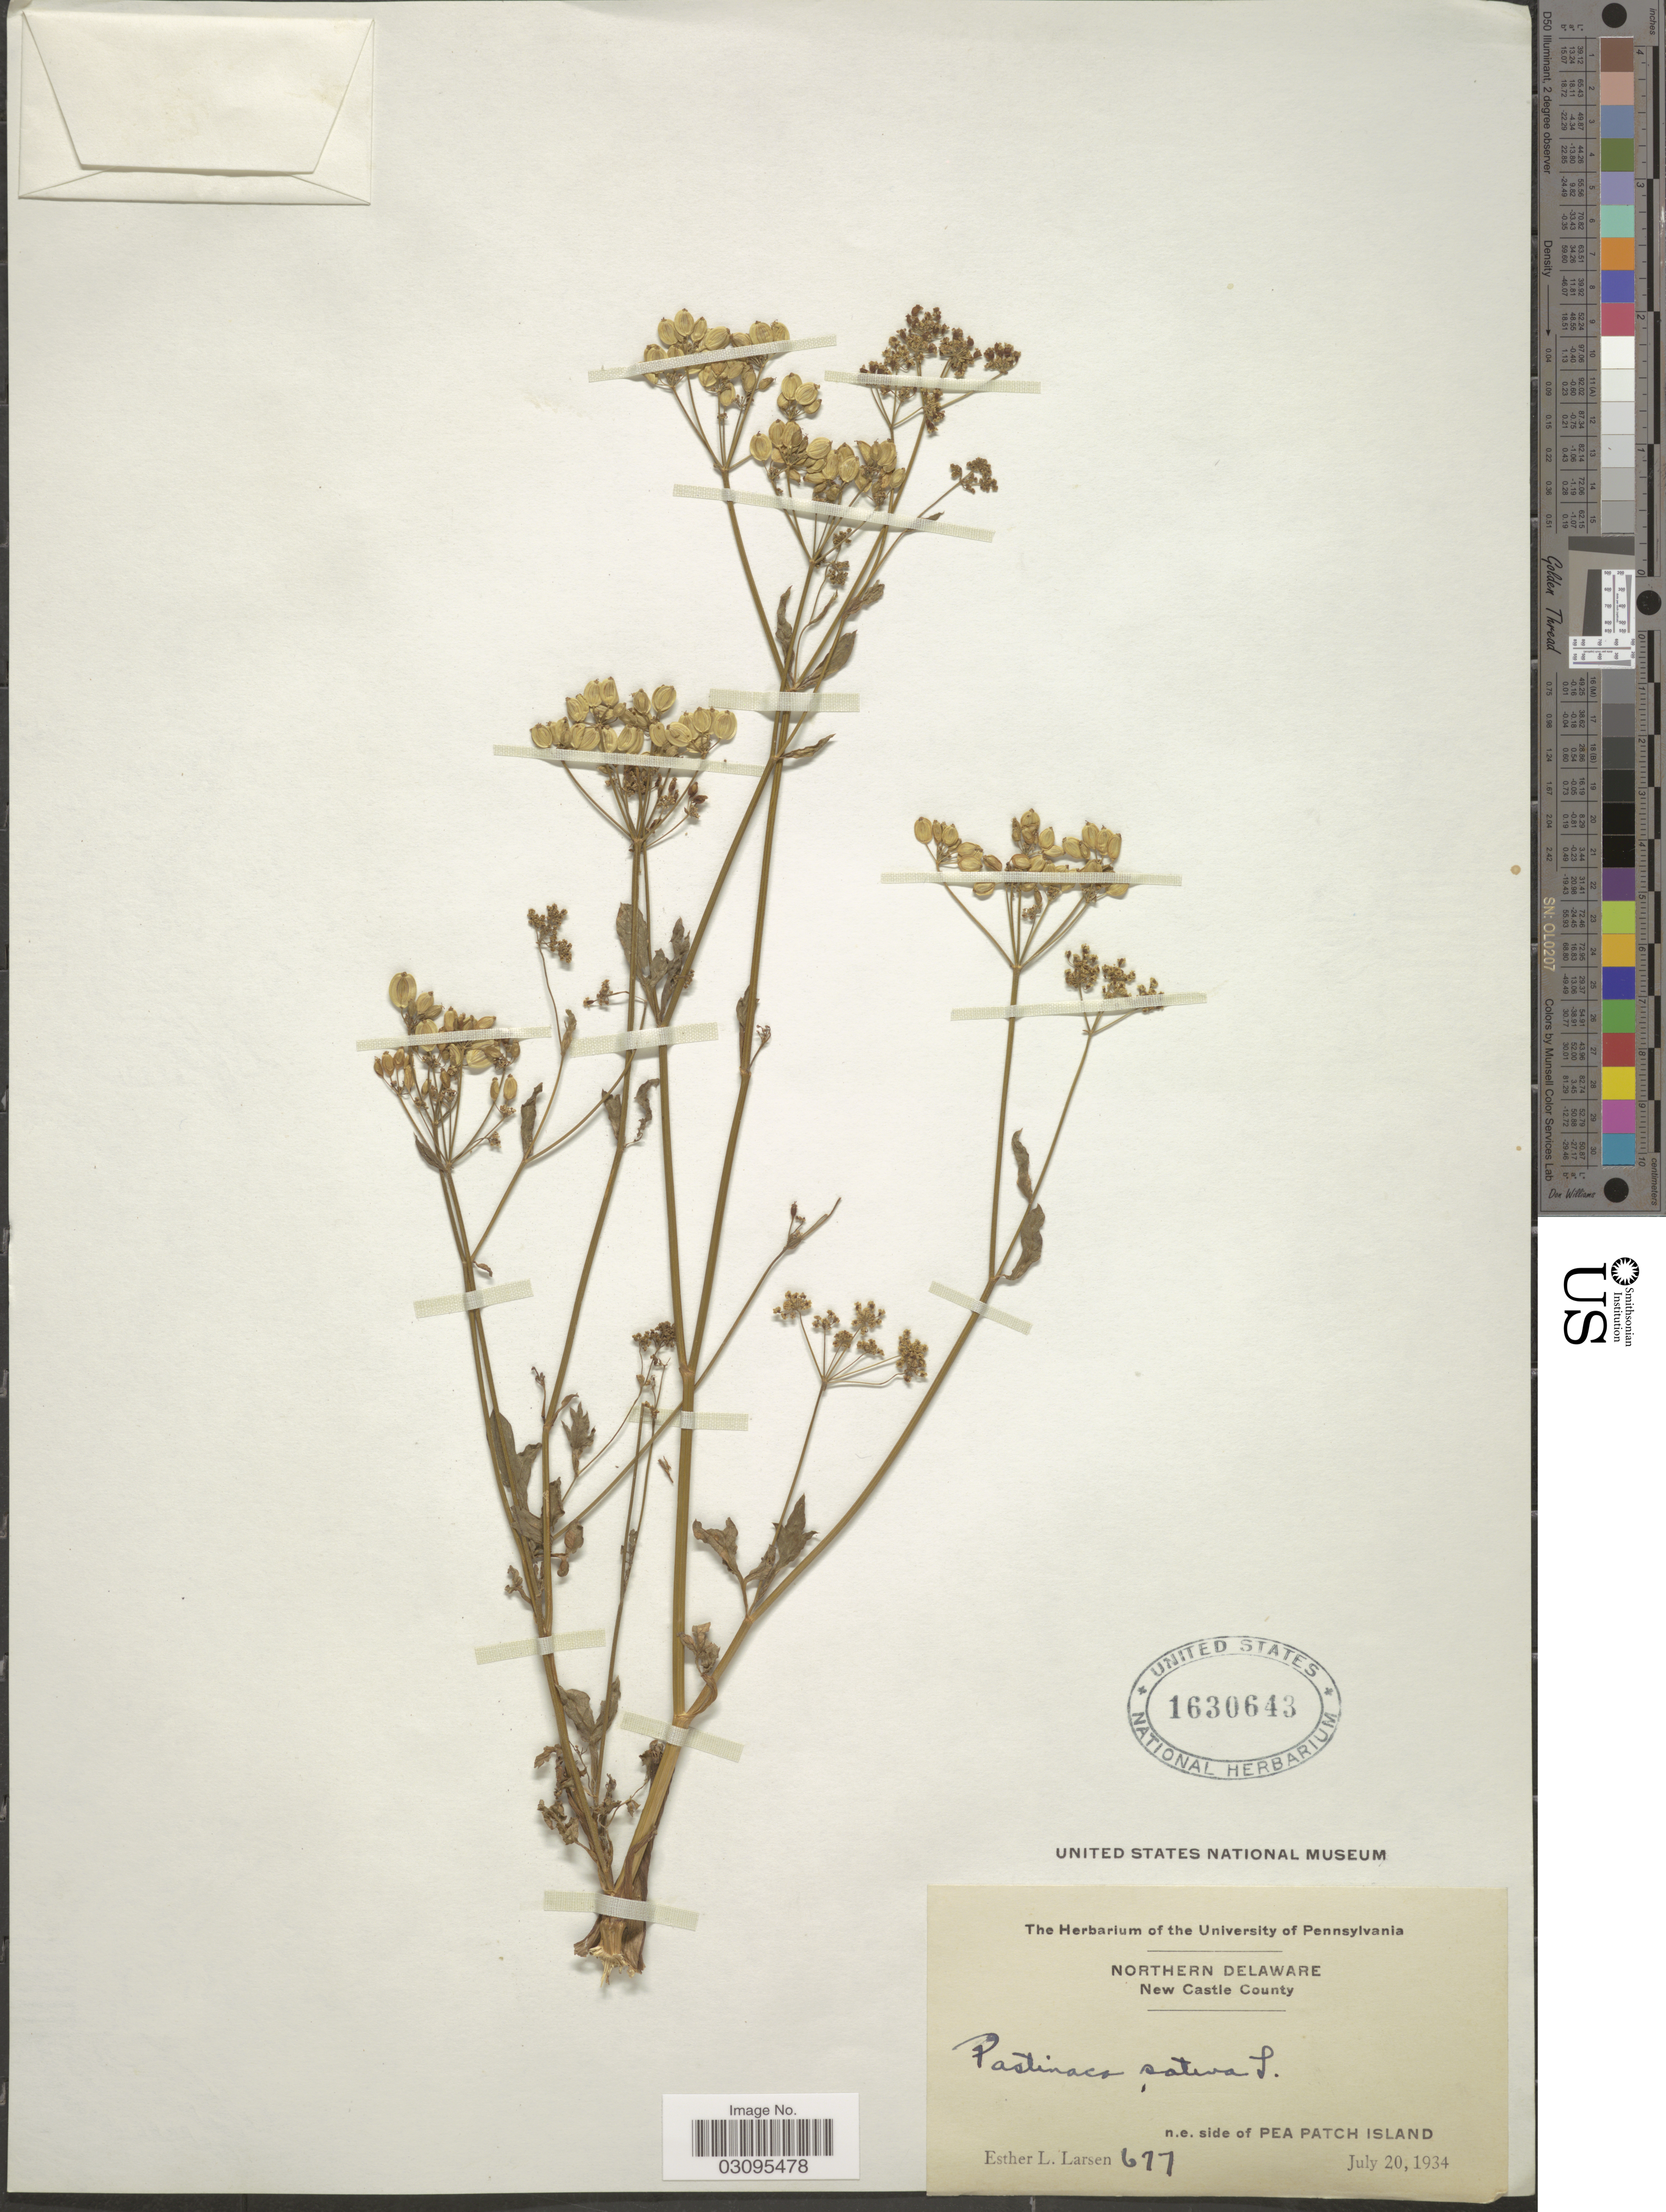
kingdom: Plantae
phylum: Tracheophyta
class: Magnoliopsida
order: Apiales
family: Apiaceae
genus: Pastinaca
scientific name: Pastinaca sativa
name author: L.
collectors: E. L. Larsen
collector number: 677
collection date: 1934-07-20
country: United States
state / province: Delaware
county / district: New Castle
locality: Northern Delaware, New Castle County, n.e. side of Pea Patch Island.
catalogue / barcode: US 1630643